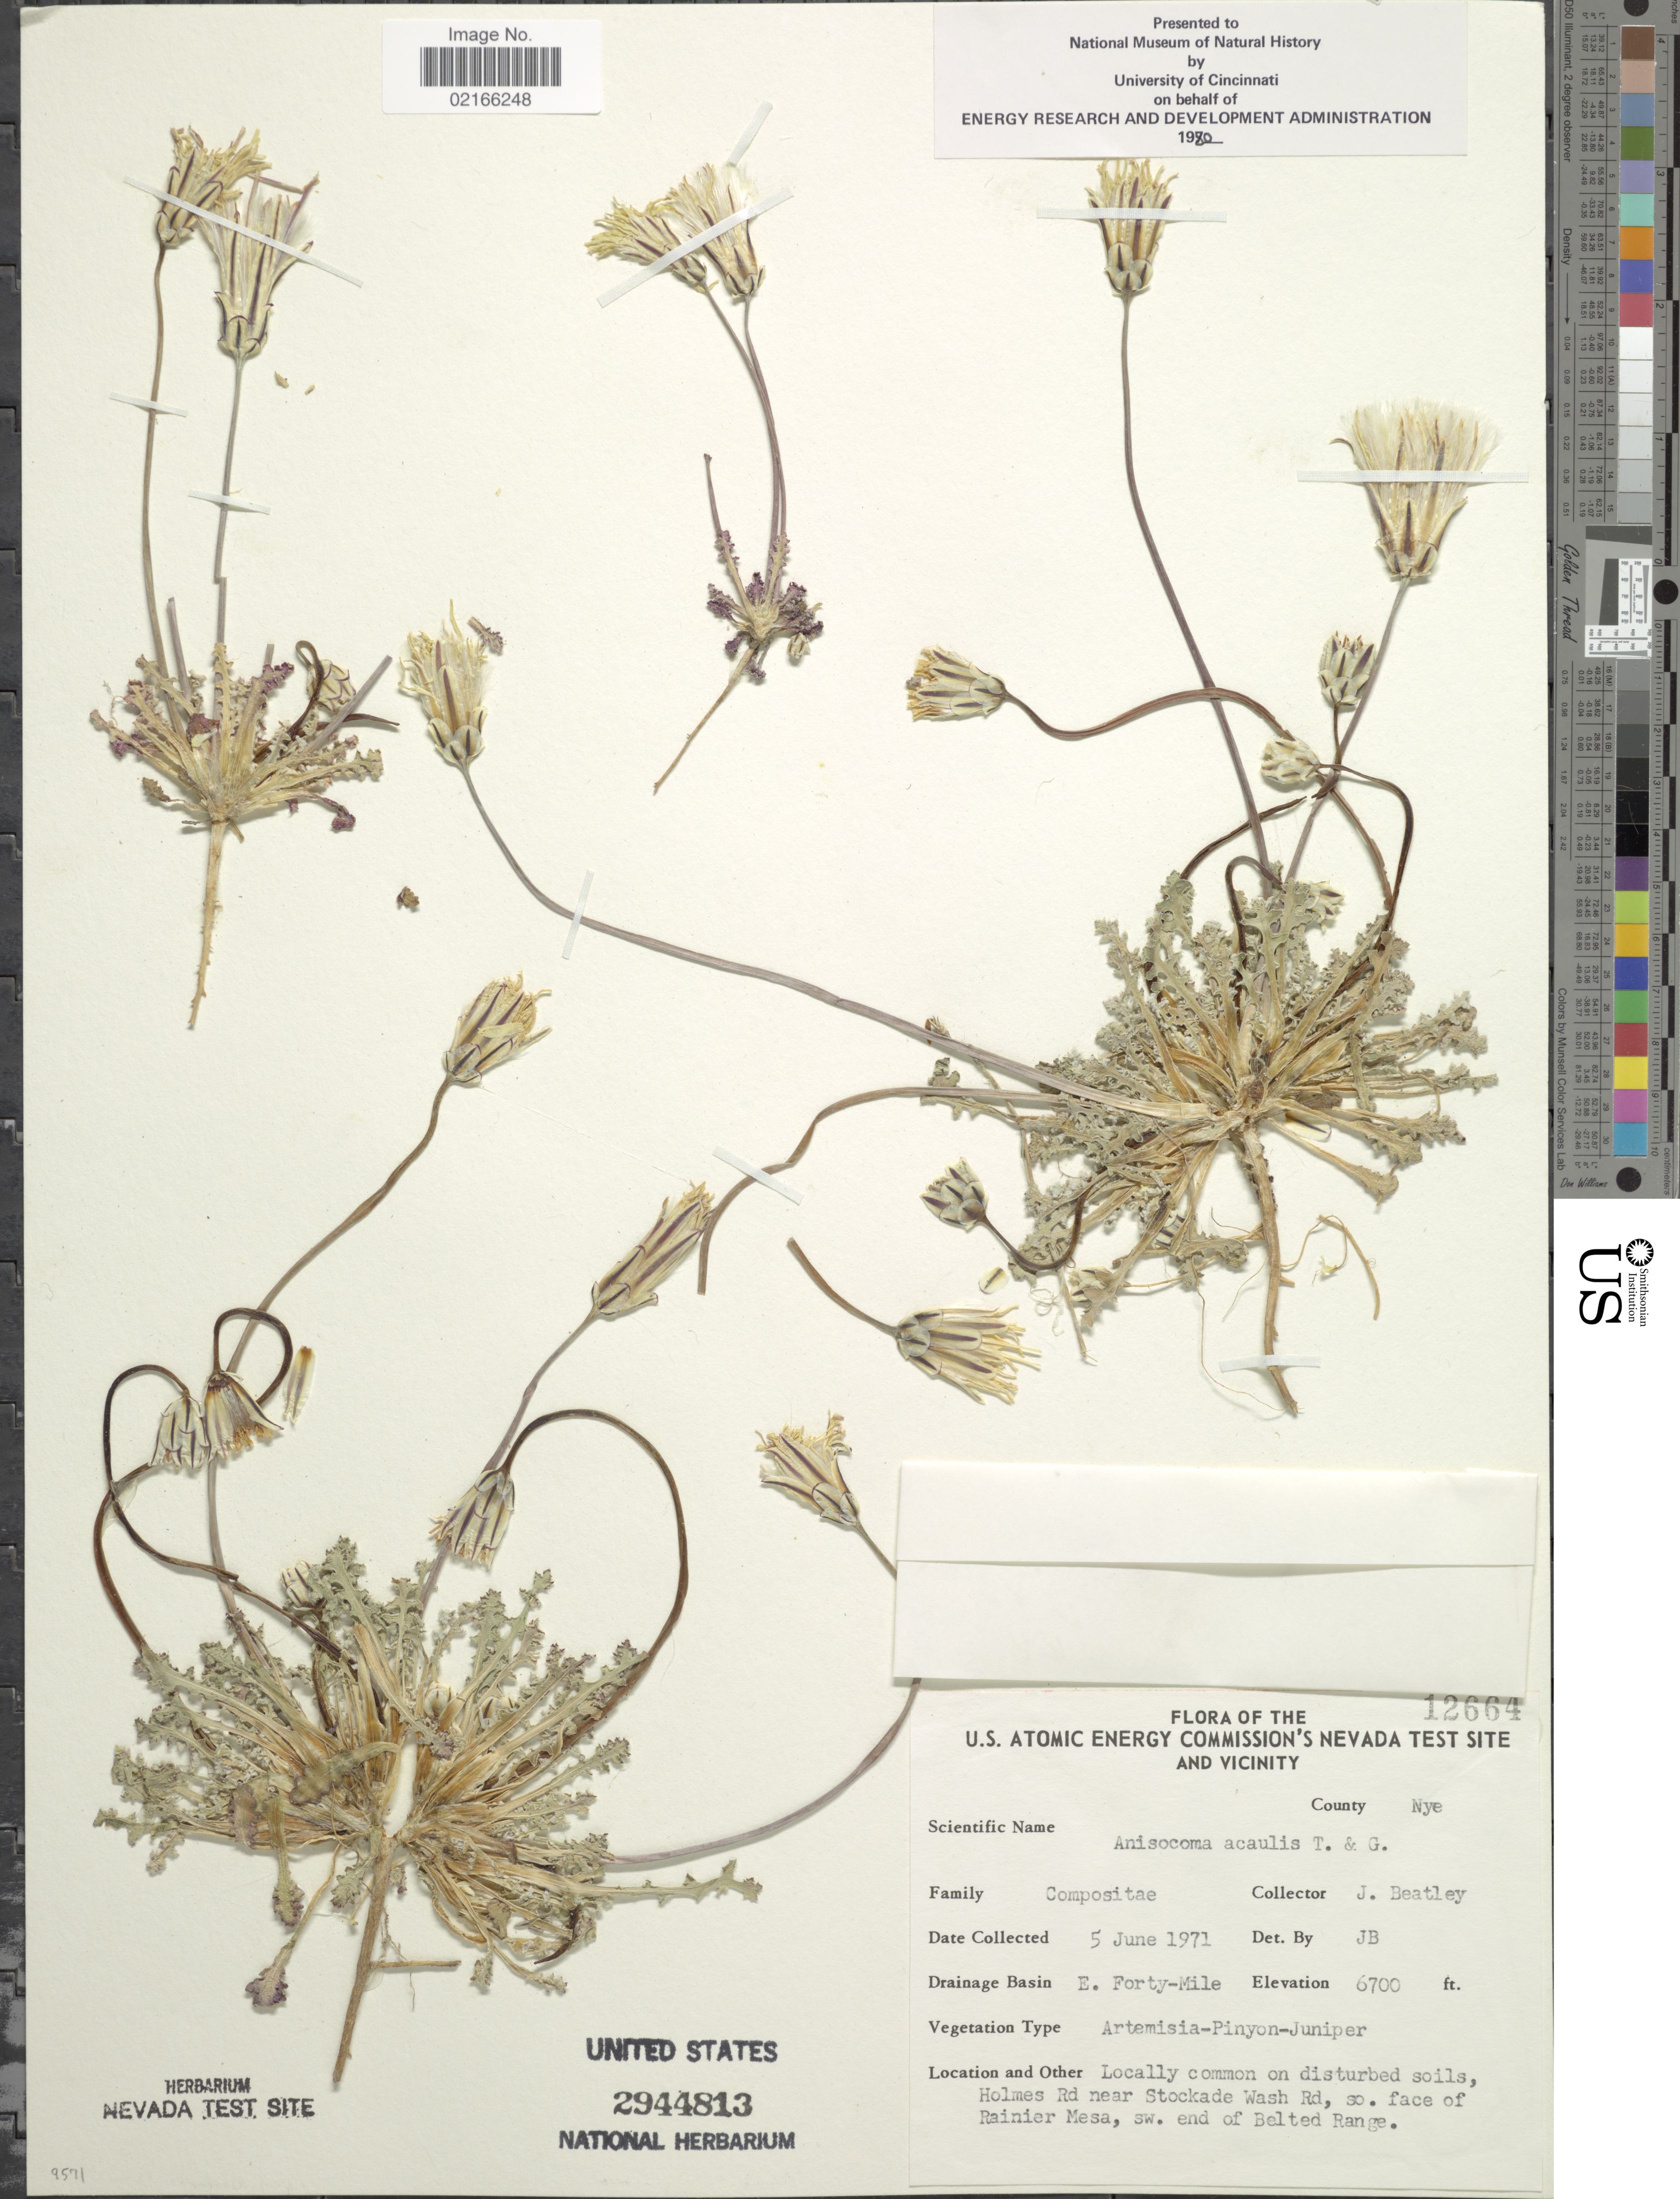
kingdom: Plantae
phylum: Tracheophyta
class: Magnoliopsida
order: Asterales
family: Asteraceae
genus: Anisocoma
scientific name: Anisocoma acaulis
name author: Torr. & A. Gray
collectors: J. C. Beatley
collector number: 12664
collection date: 1971-06-05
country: United States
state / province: Nevada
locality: U. S. Atomic Energy Commission's Nevada Test Site and vicinity. County Nye. Drainage Basin E. Forty-Mile. Holmes Rd near Stockade Wash Rd, so. face of Rainier Mesa, sw. end of Belted Range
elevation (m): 2042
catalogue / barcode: US 2944813